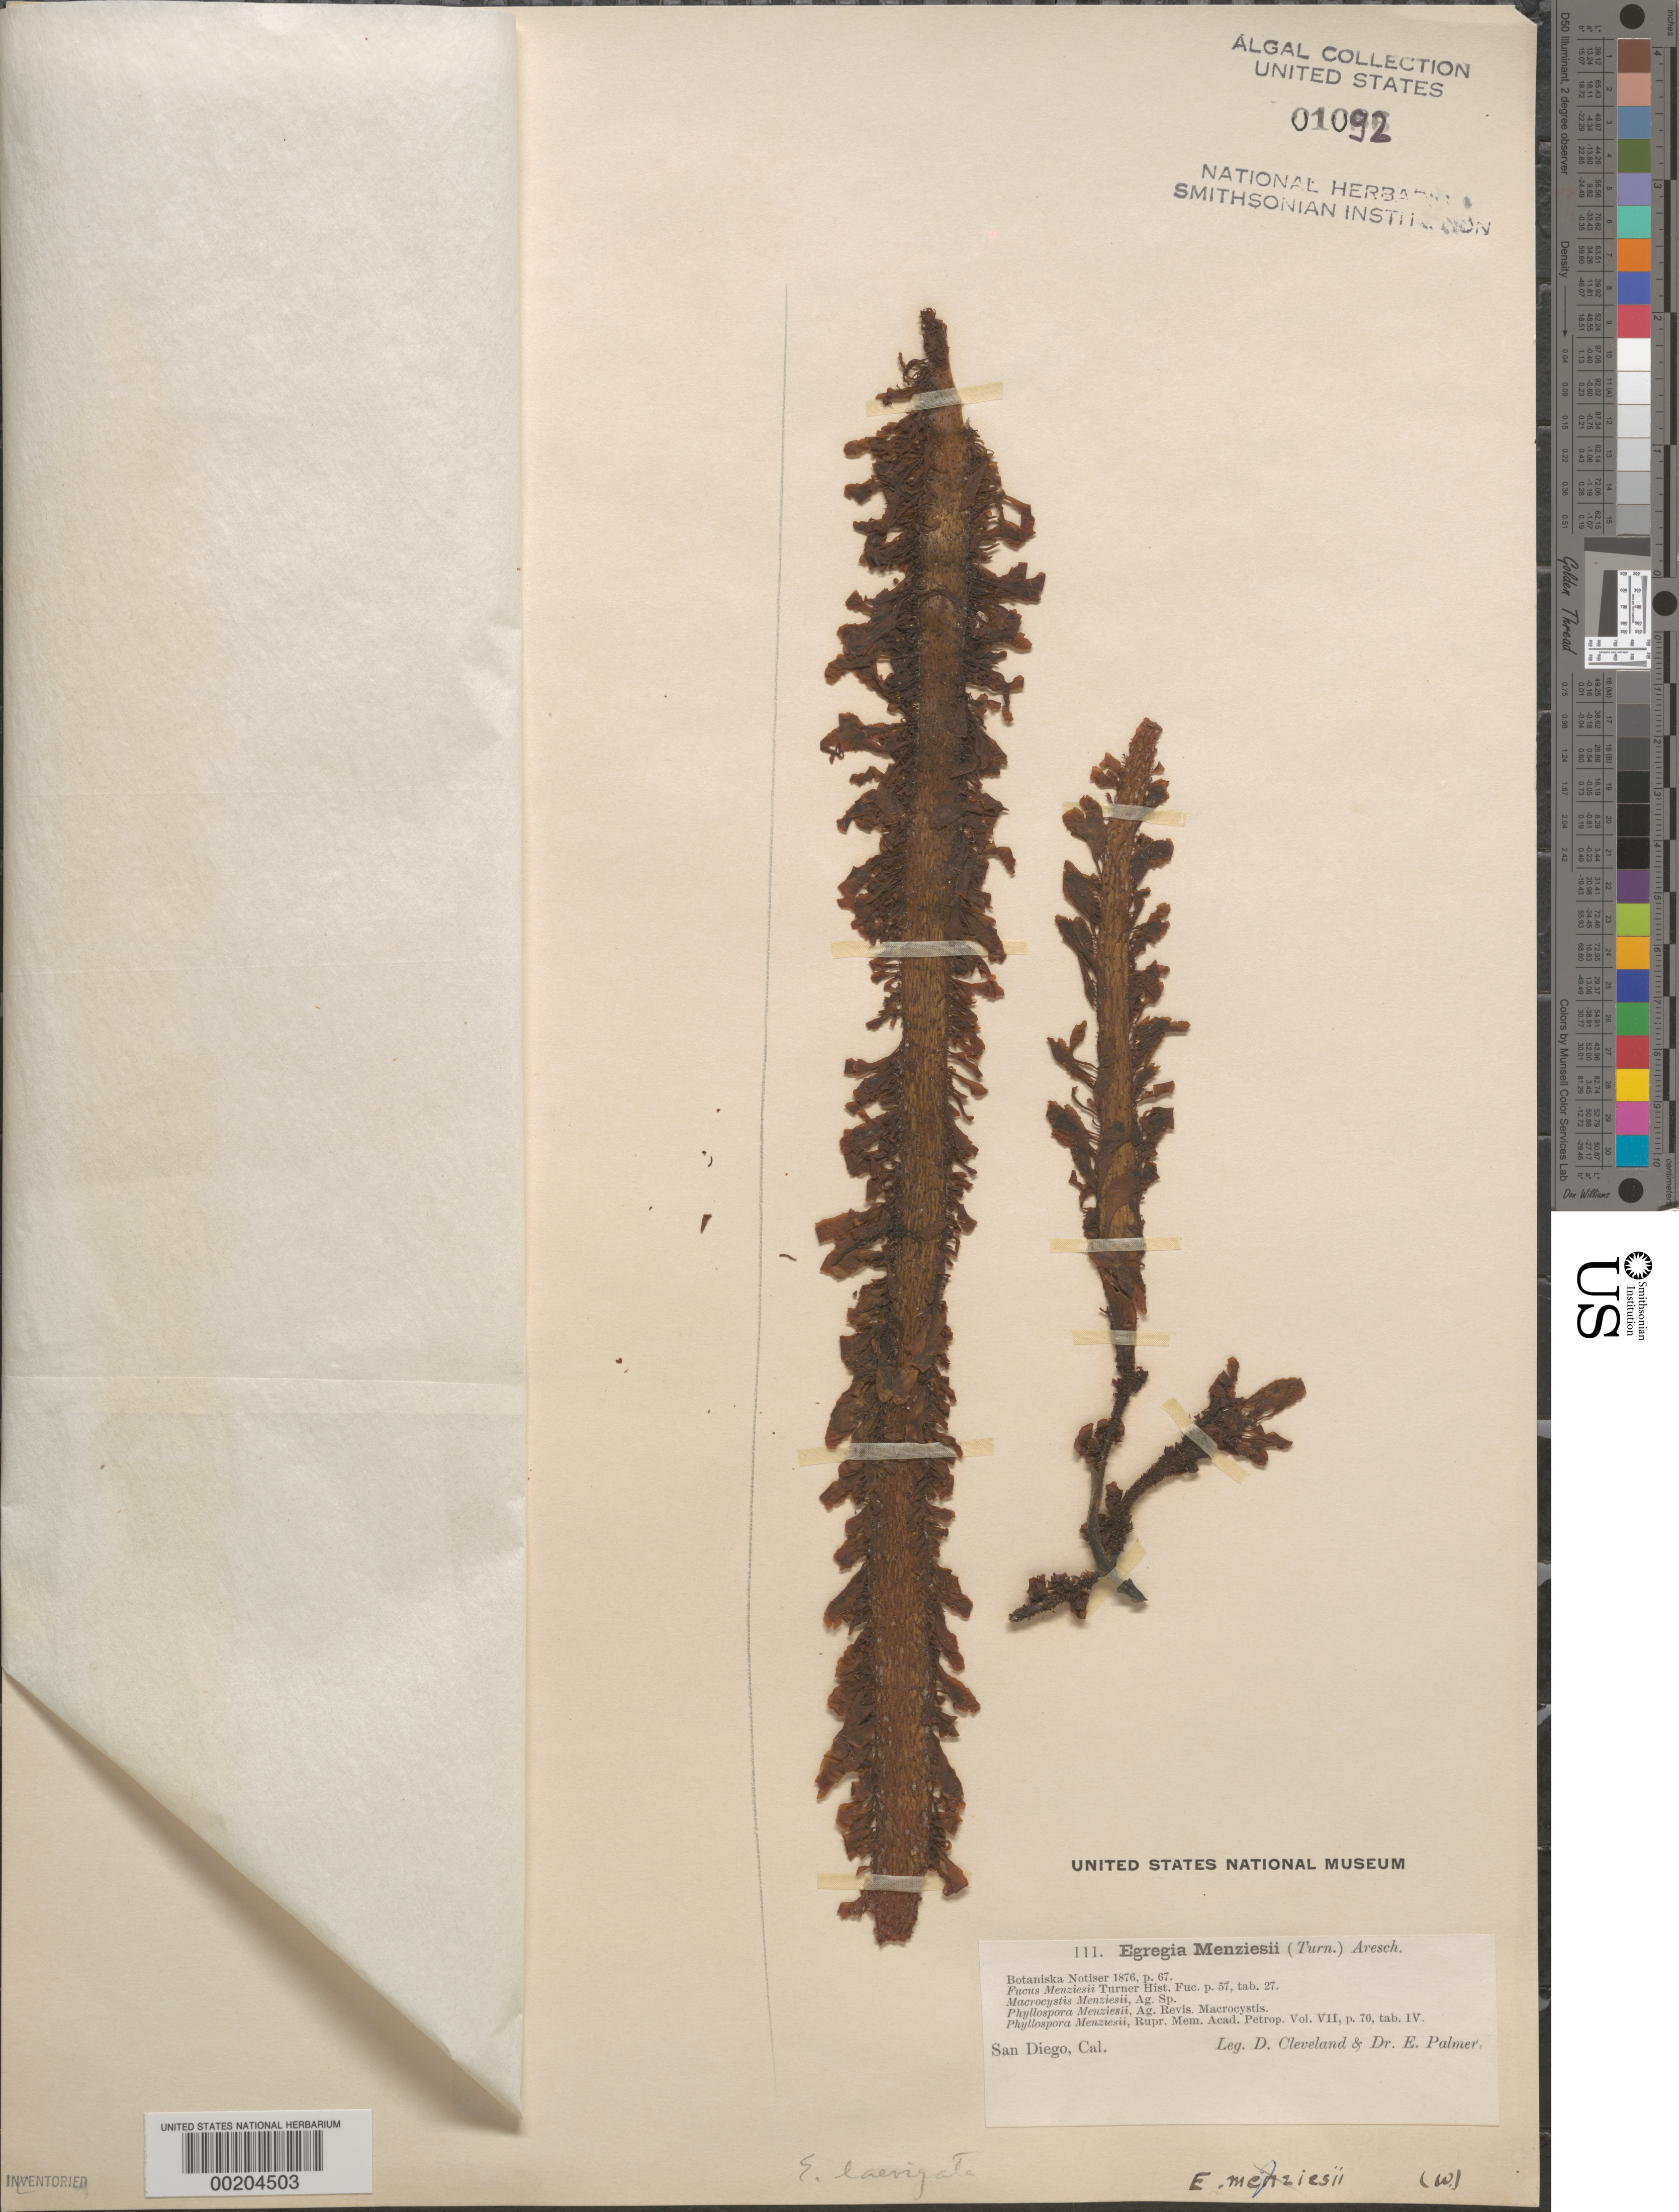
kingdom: Chromista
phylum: Ochrophyta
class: Phaeophyceae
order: Laminariales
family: Lessoniaceae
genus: Egregia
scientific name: Egregia menziesii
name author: (Turner) Aresch.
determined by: Algae name updating Project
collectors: D. Cleveland & E. Palmer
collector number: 111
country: United States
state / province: California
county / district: San Diego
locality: San Diego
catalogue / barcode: US 1092